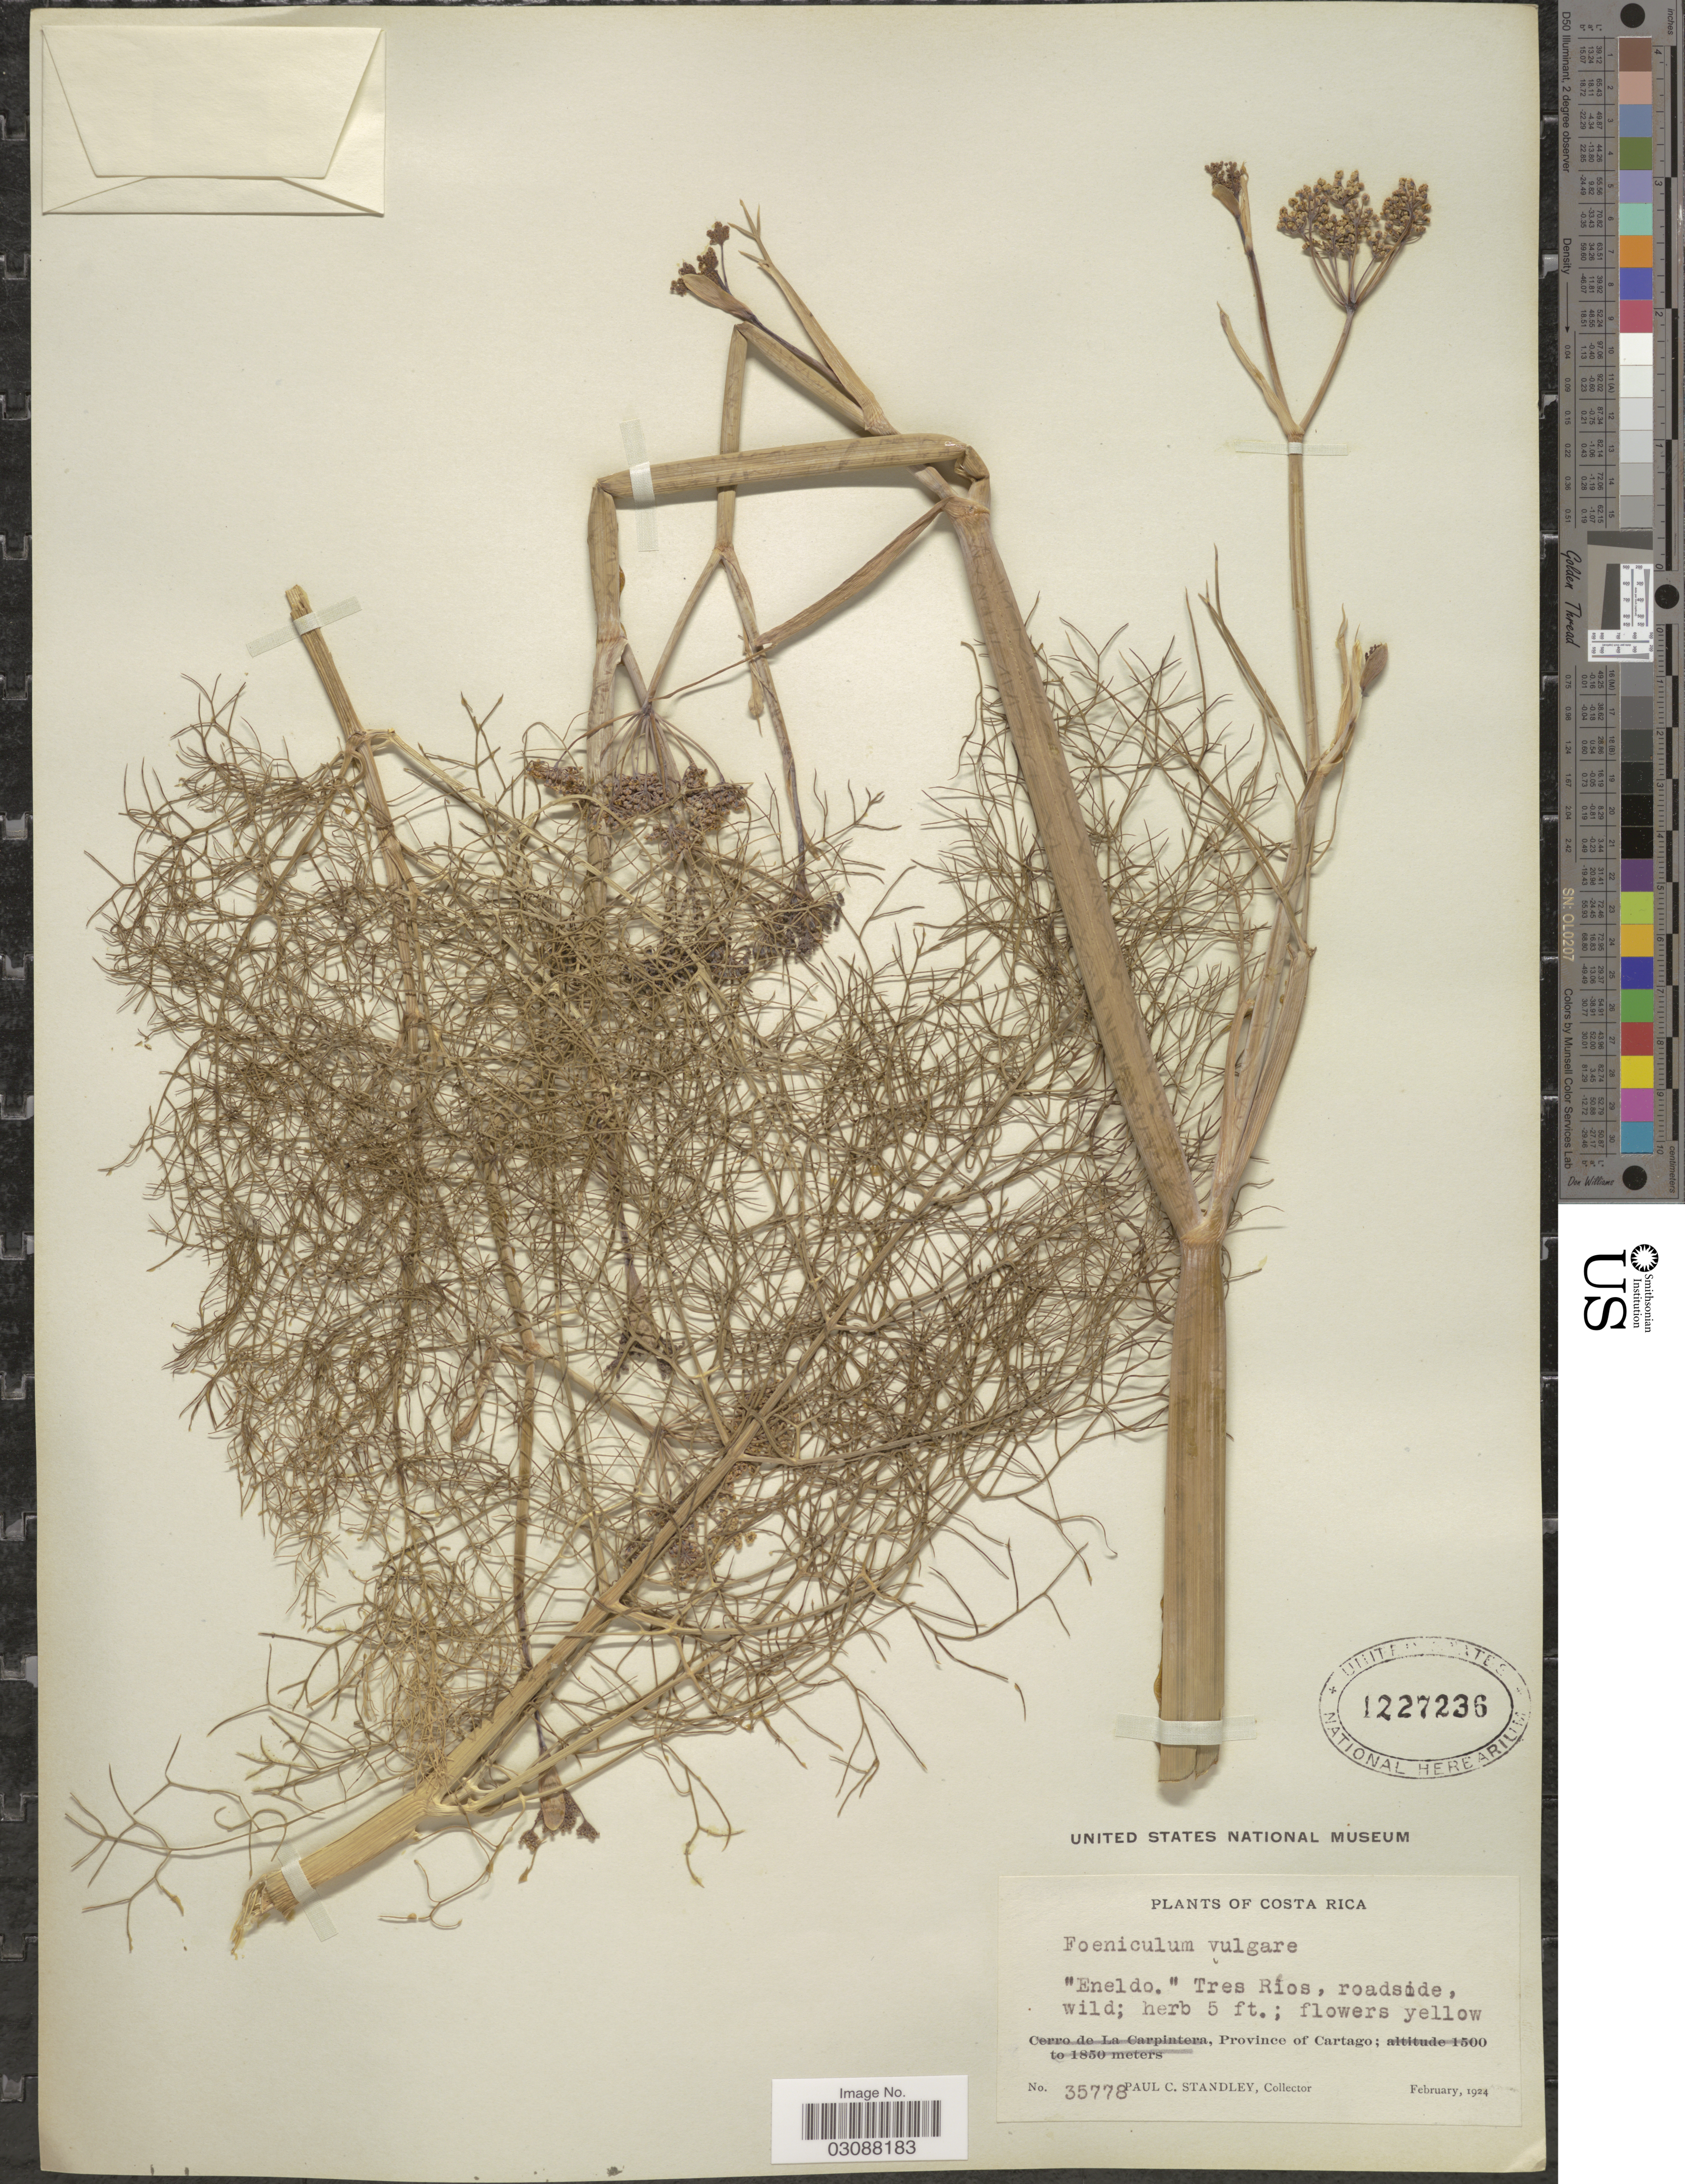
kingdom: Plantae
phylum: Tracheophyta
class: Magnoliopsida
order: Apiales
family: Apiaceae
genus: Foeniculum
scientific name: Foeniculum vulgare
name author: Mill.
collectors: P. C. Standley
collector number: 35778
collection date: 1924-02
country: Costa Rica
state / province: Cartago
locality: Tres Rios.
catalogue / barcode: US 1227236